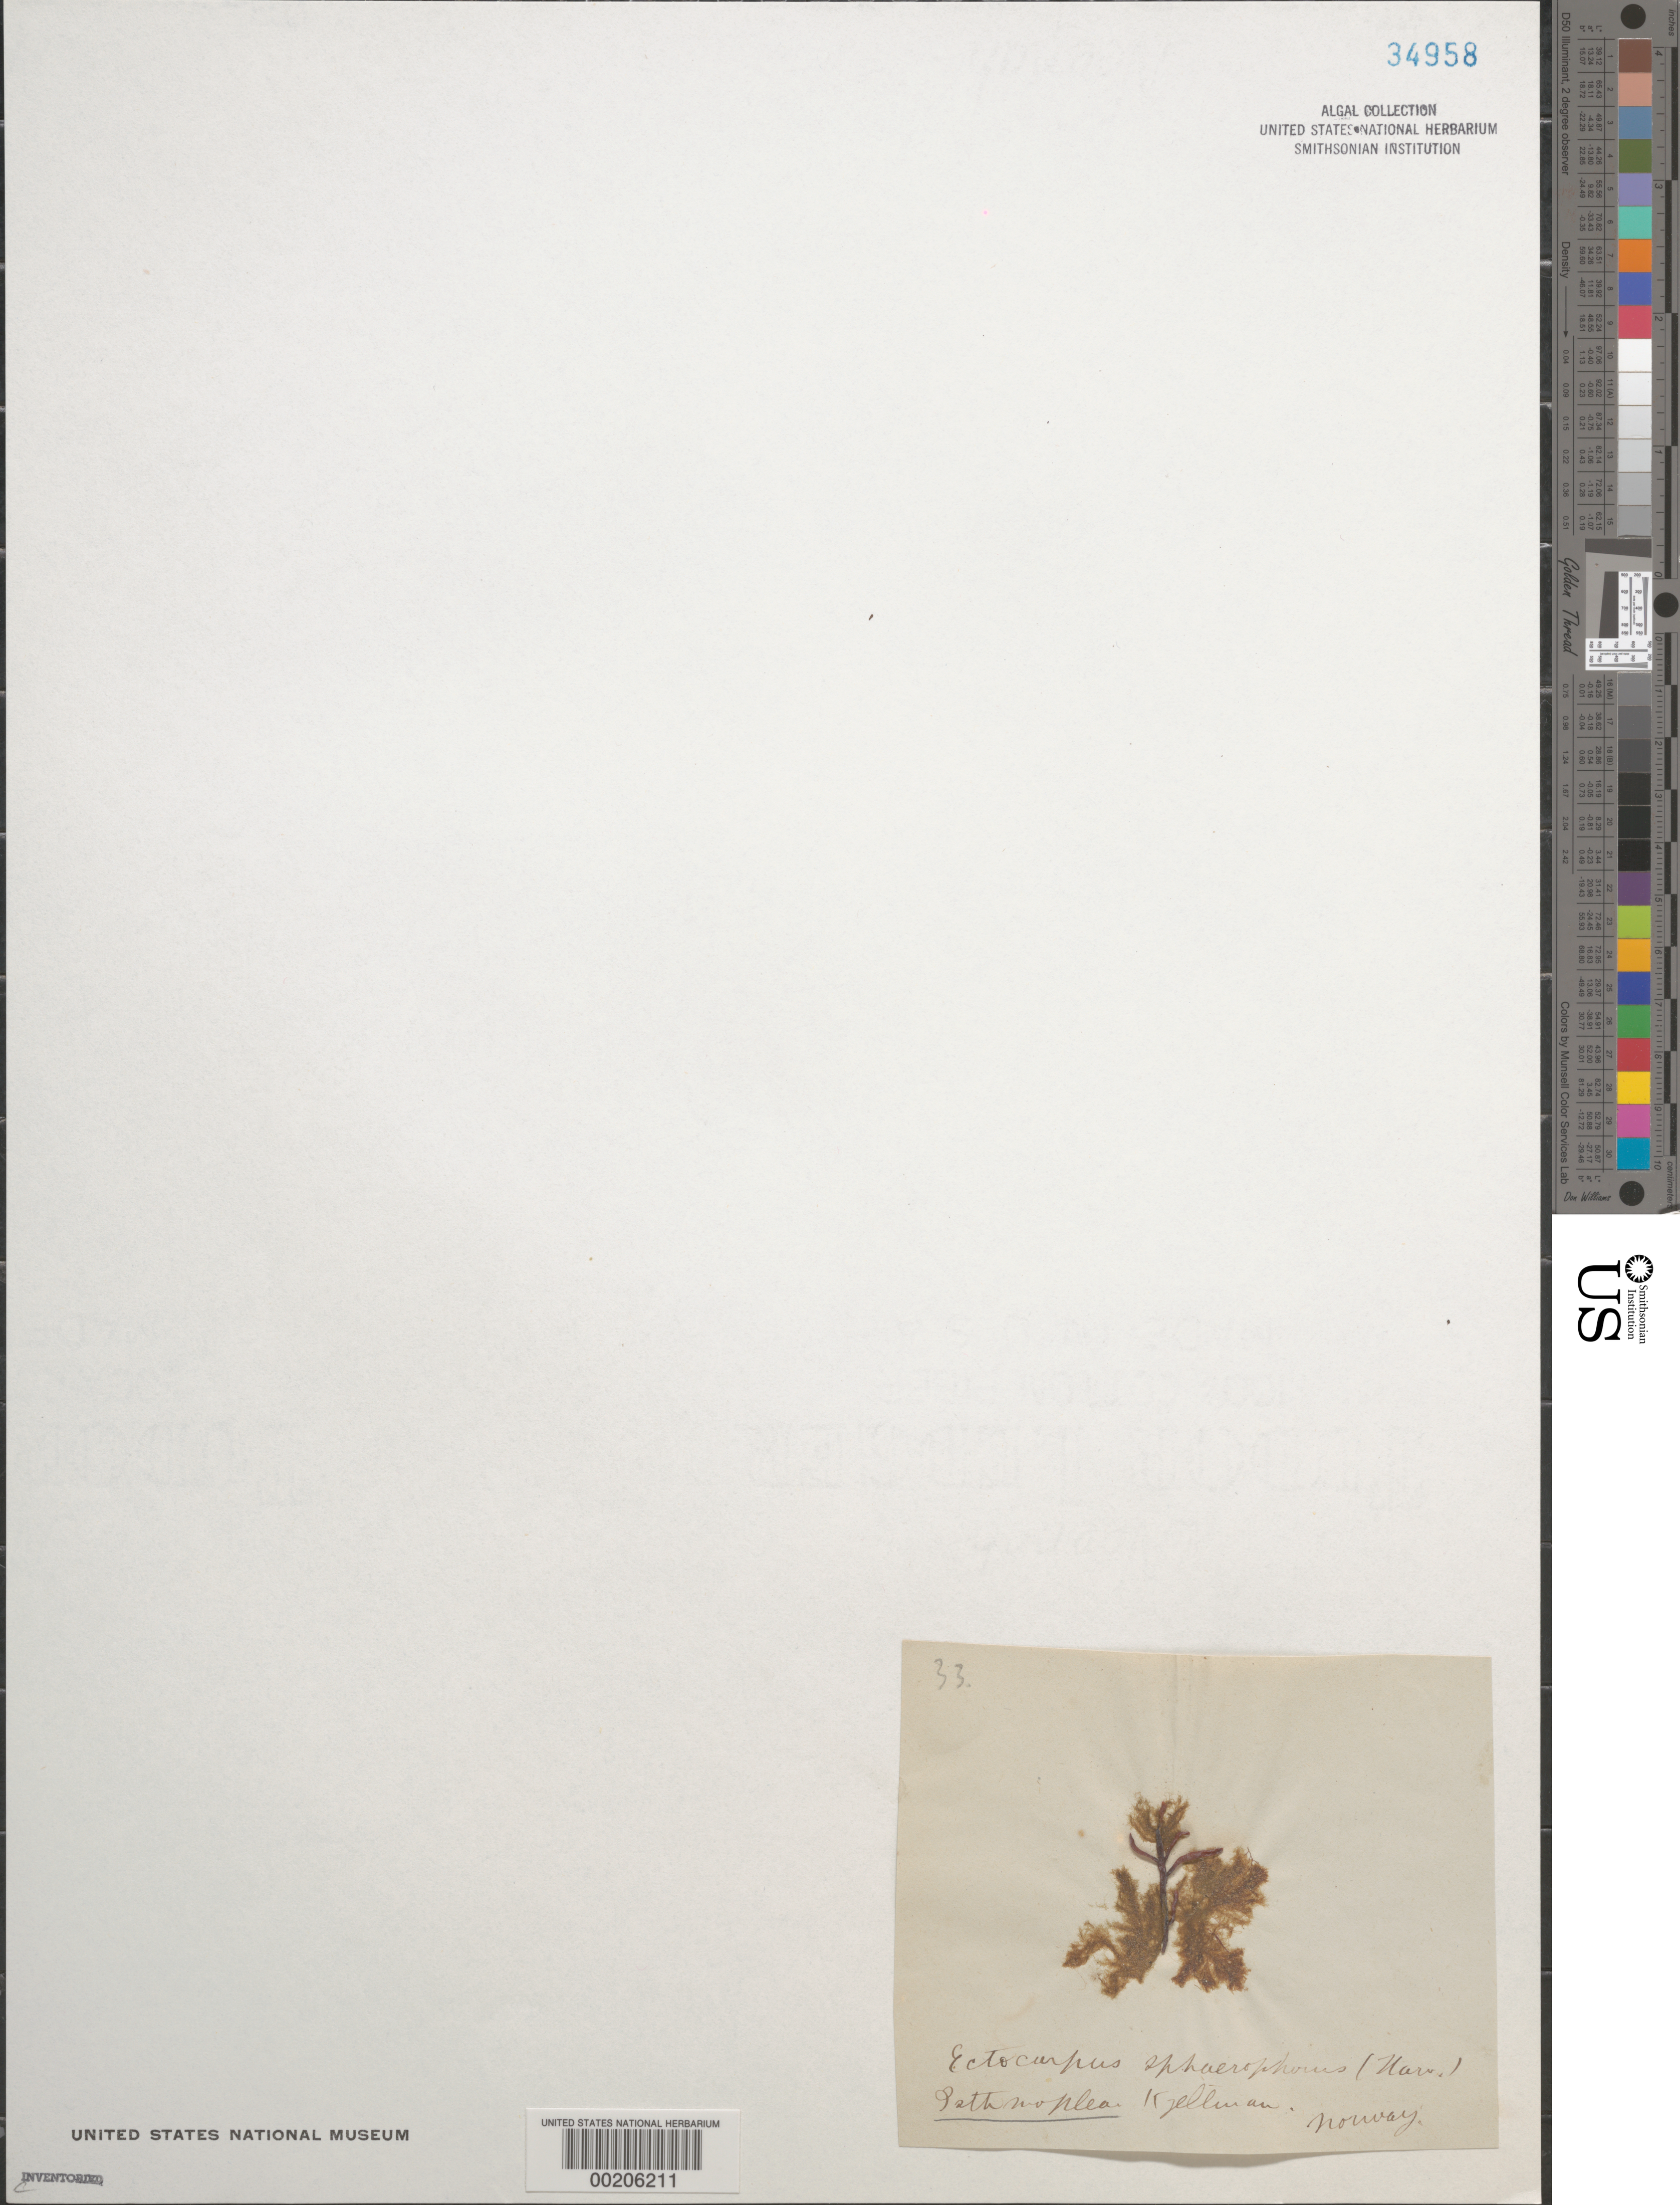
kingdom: Chromista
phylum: Ochrophyta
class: Phaeophyceae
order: Ectocarpales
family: Chordariaceae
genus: Isthmoplea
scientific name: Isthmoplea sphaerophora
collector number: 33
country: Norway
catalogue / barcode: US 34958